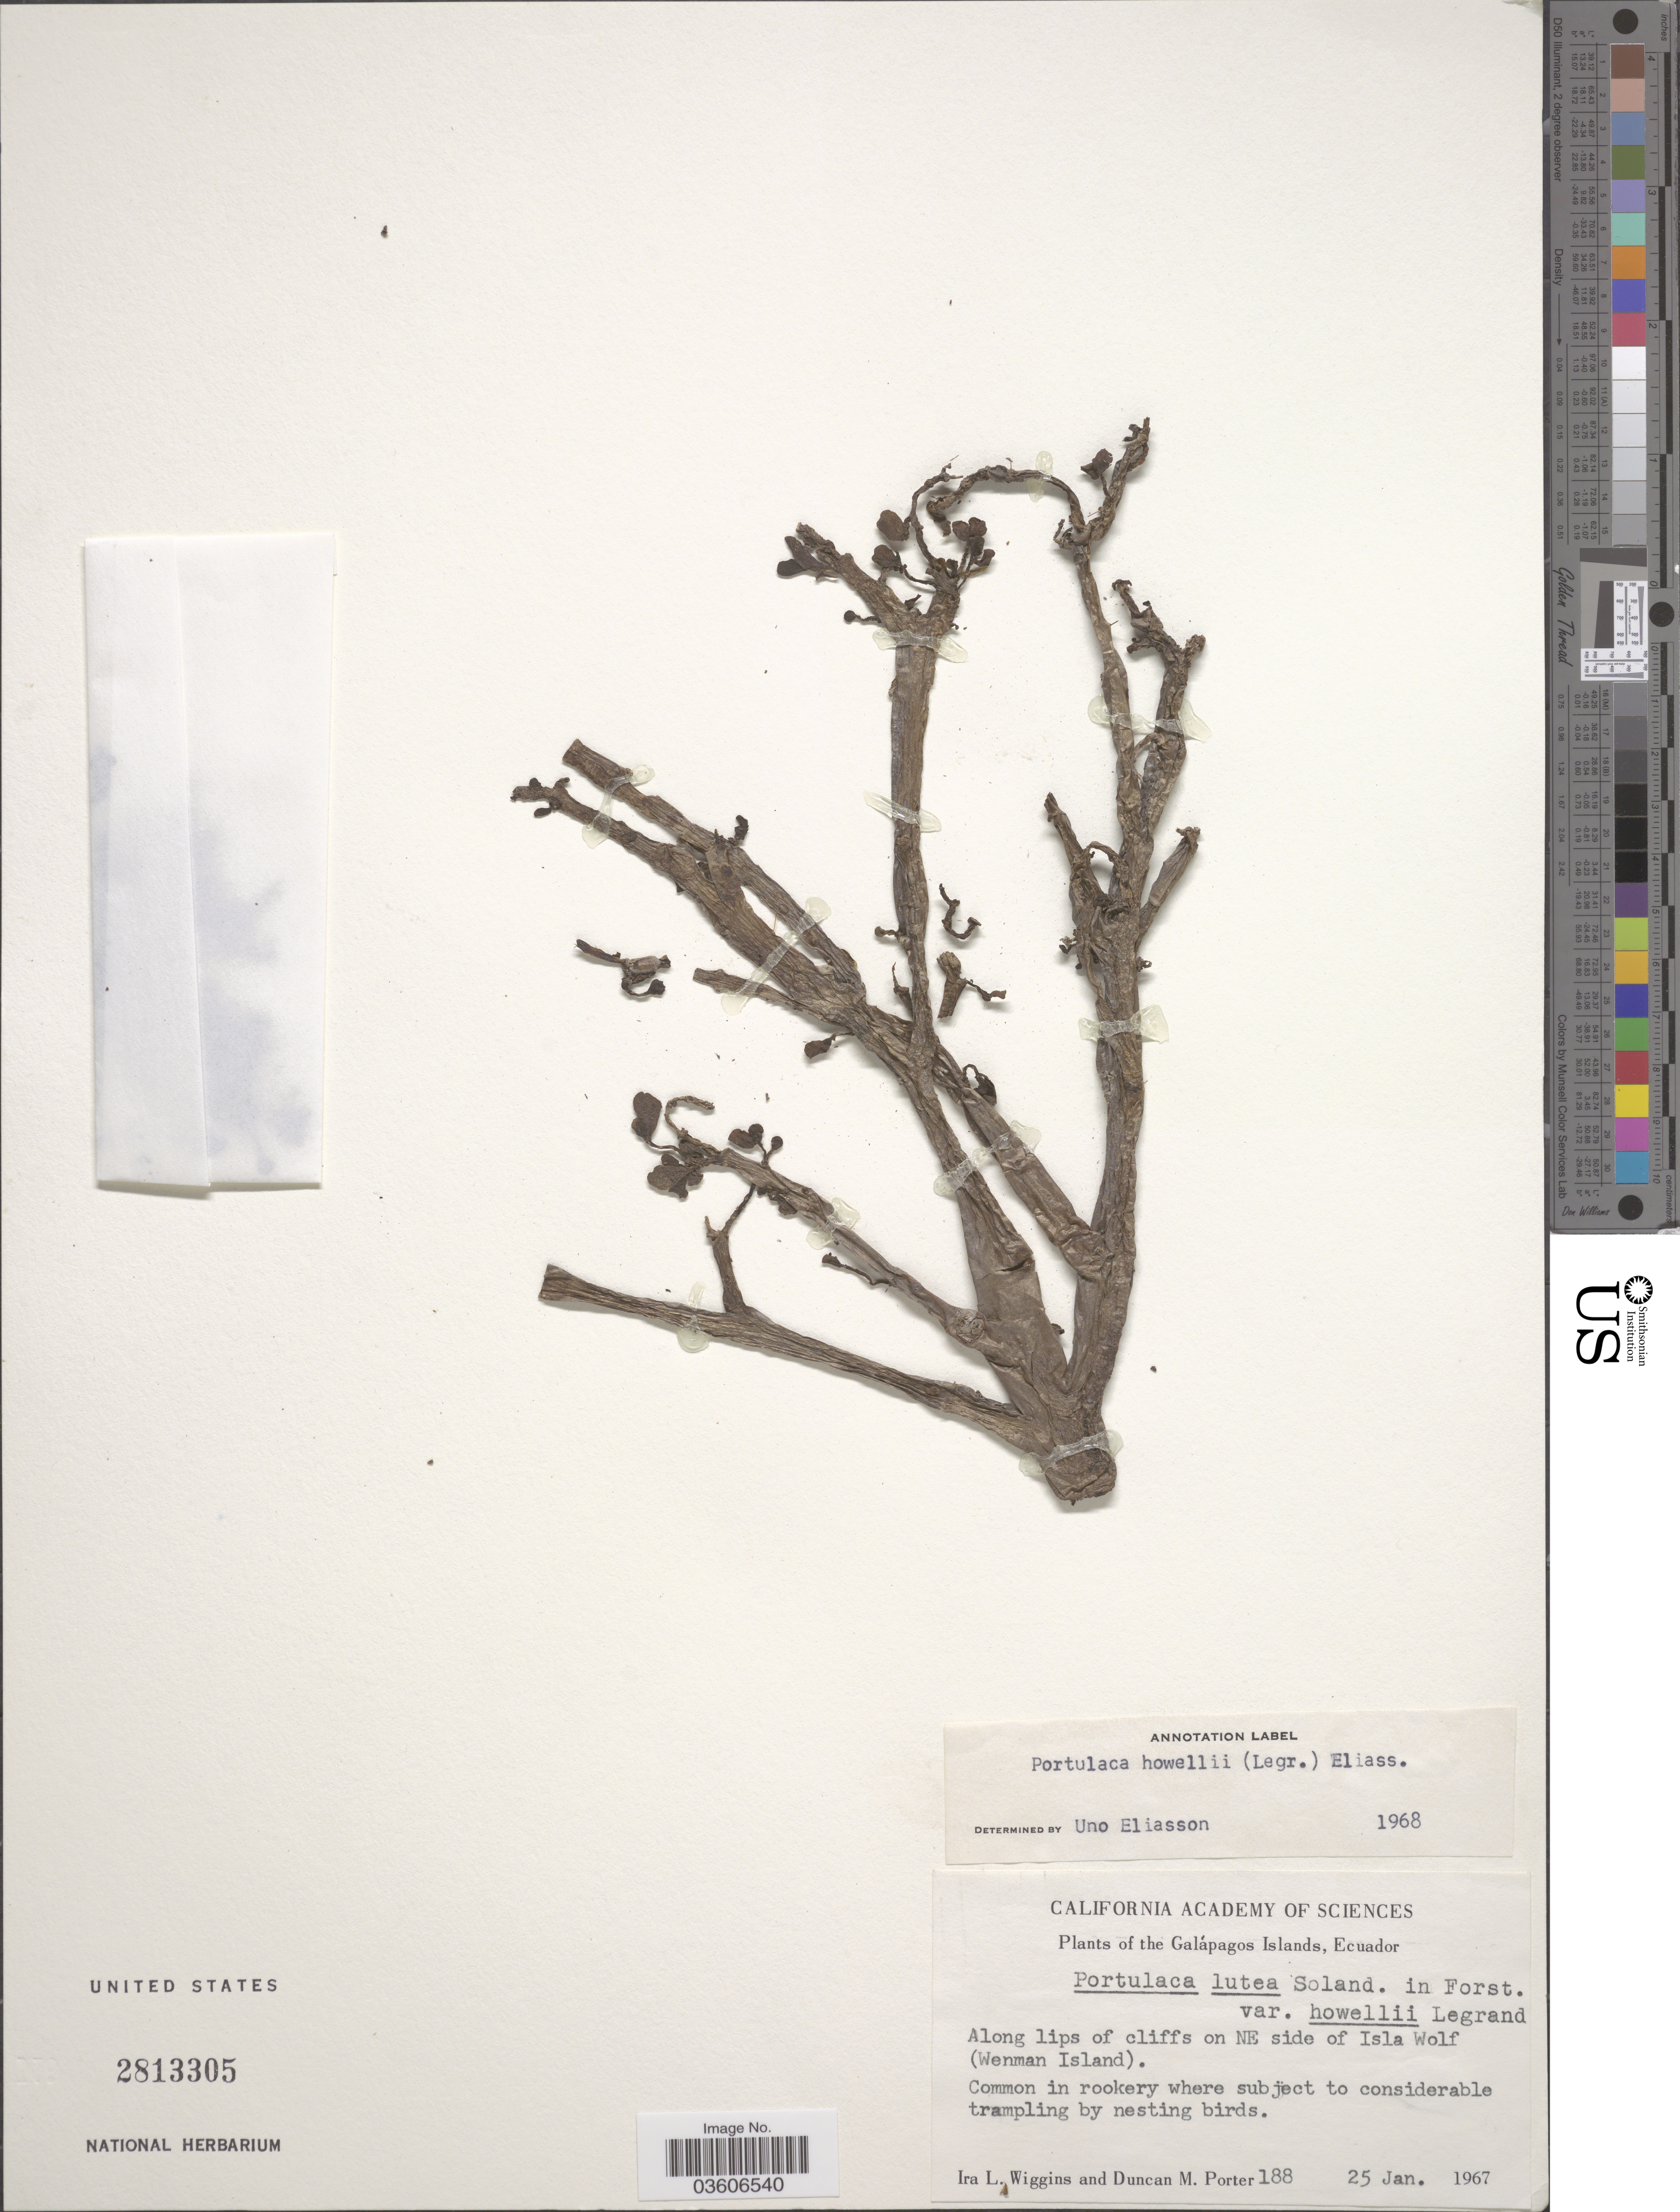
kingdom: Plantae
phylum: Tracheophyta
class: Magnoliopsida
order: Caryophyllales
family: Portulacaceae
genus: Portulaca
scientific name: Portulaca howellii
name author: (D. Legrand) Eliasson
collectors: I. L. Wiggins & D. M. Porter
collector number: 188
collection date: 1967-01-25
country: Ecuador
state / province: Colón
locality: The Galápagos Islands. Along lips of cliffs on NE side of Isla Wolf (Wenman Island).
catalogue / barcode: US 2813305